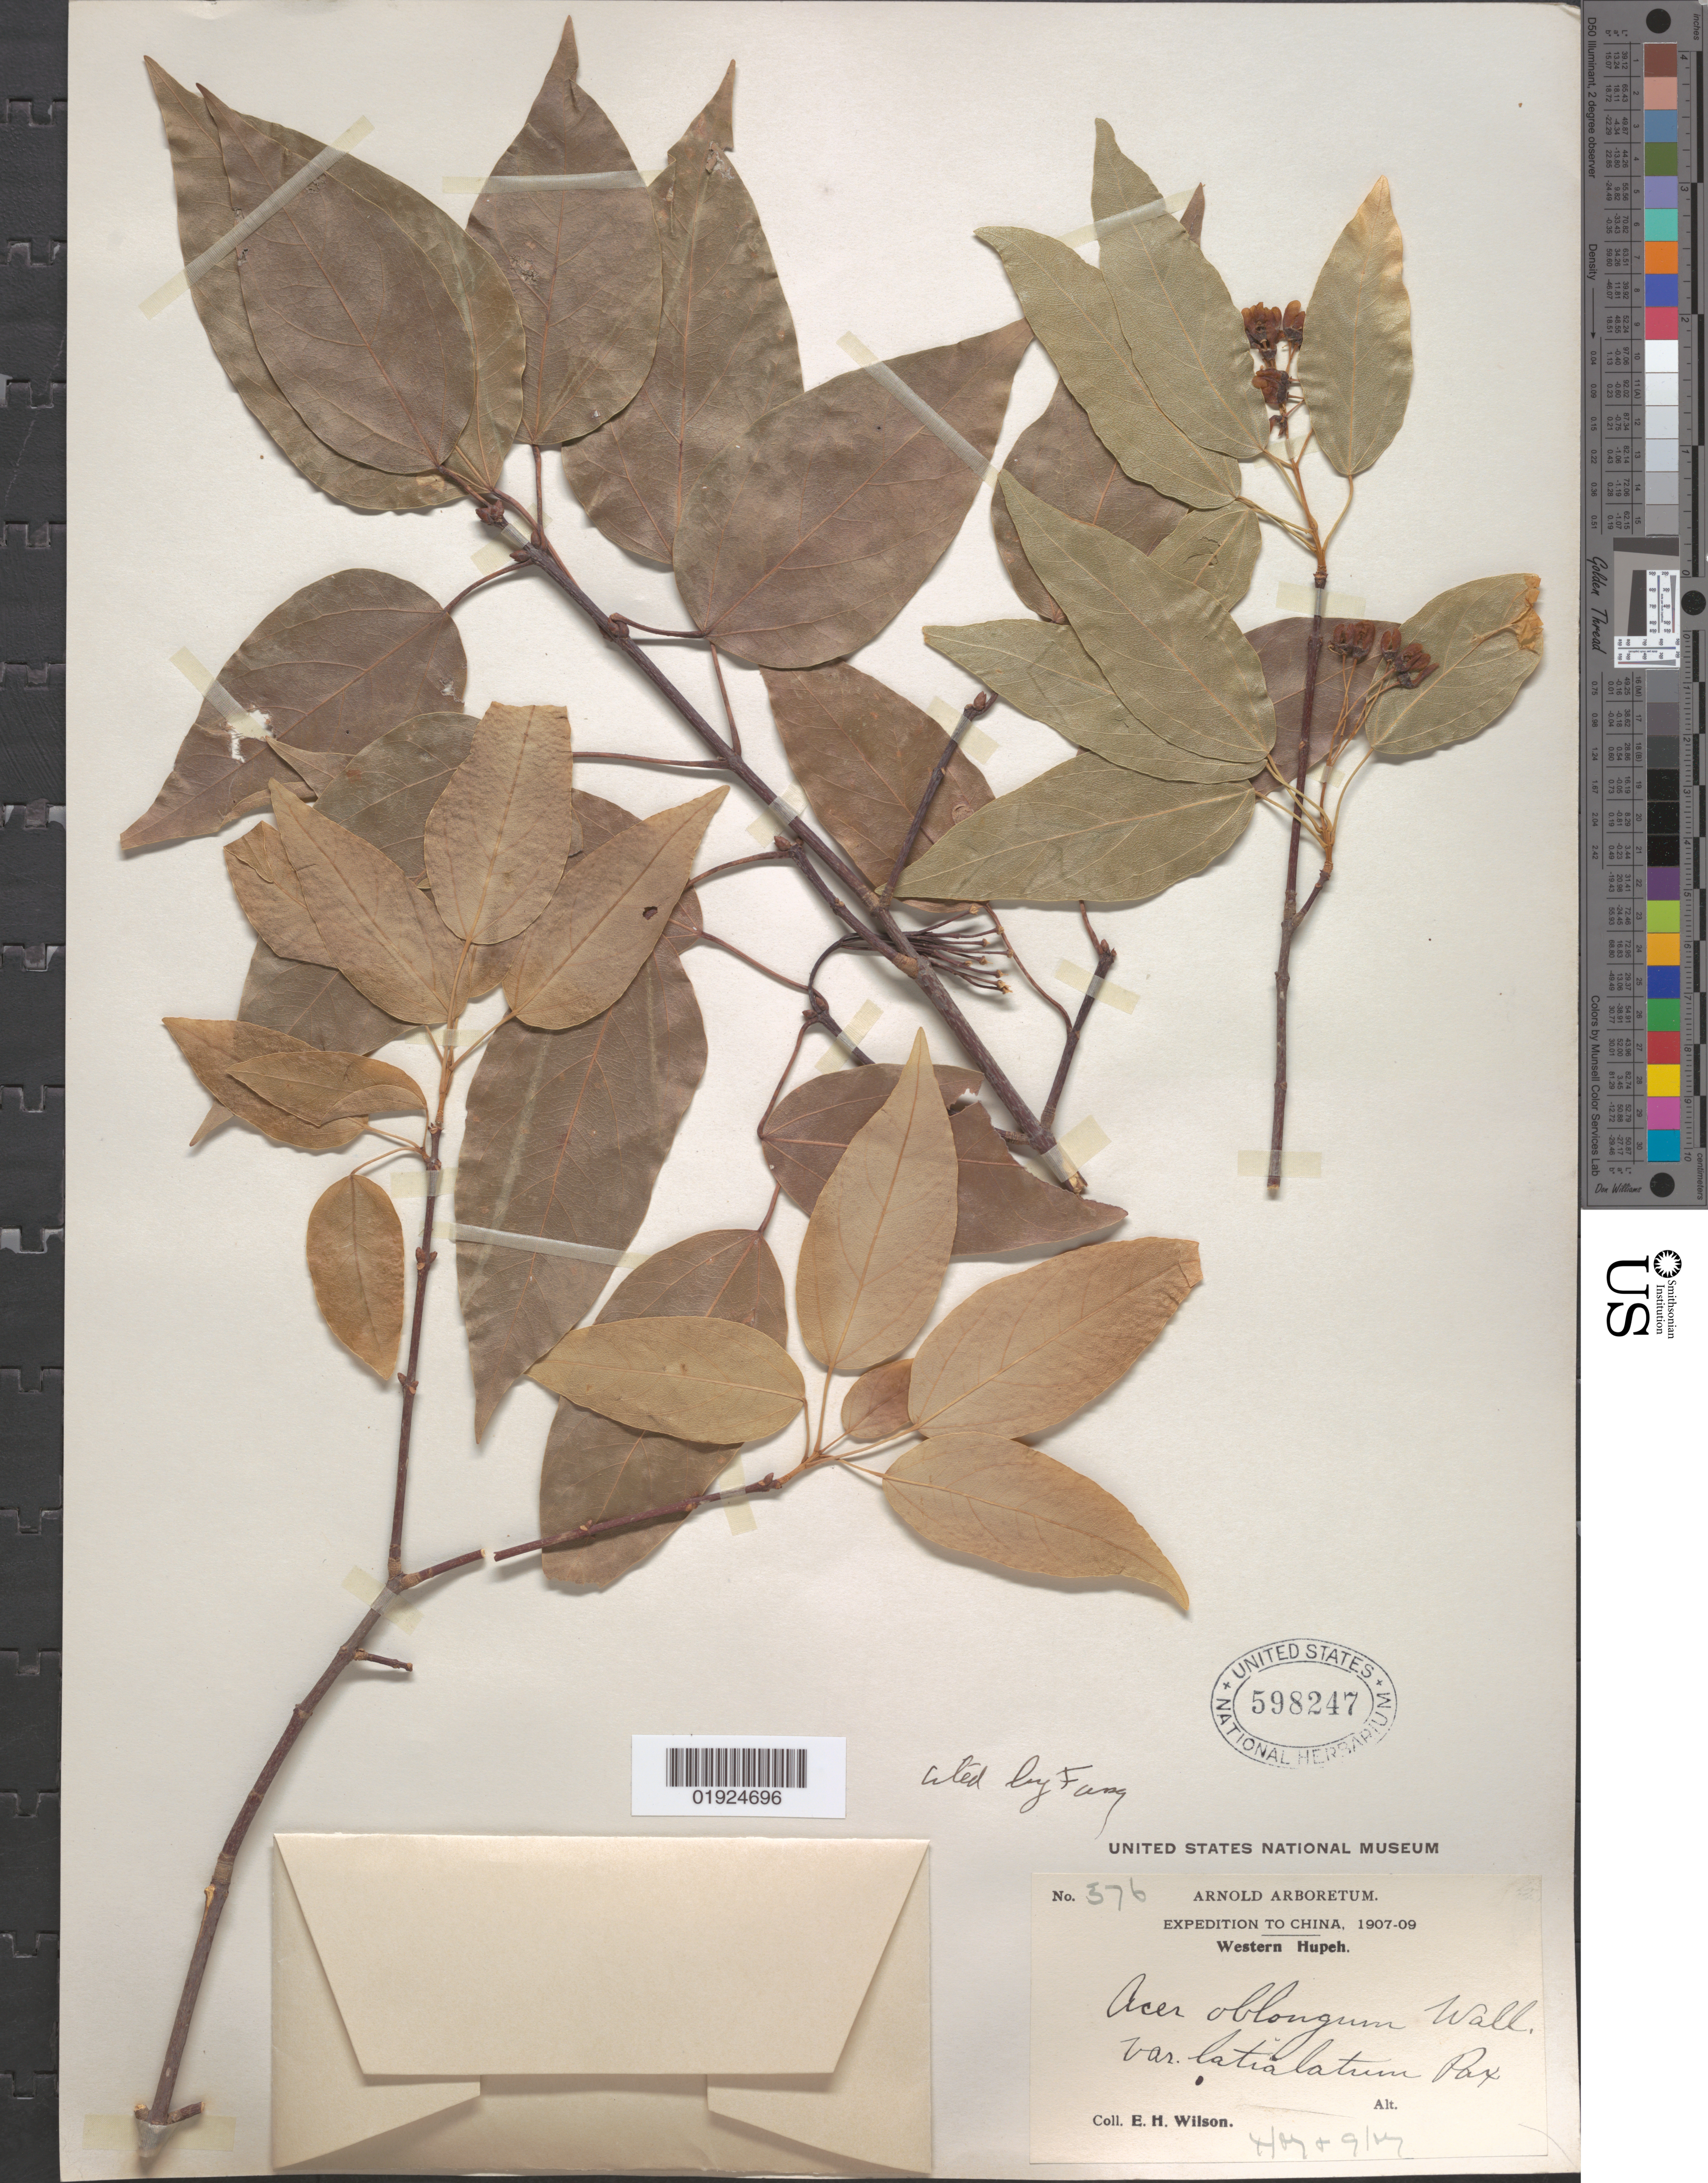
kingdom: Plantae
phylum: Tracheophyta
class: Magnoliopsida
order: Sapindales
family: Sapindaceae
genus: Acer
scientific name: Acer oblongum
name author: Wall. ex DC.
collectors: E. H. Wilson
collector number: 376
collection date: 1907-04,1907-09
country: China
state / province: Hubei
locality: Western Hupeh [Hubei]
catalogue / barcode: US 598247